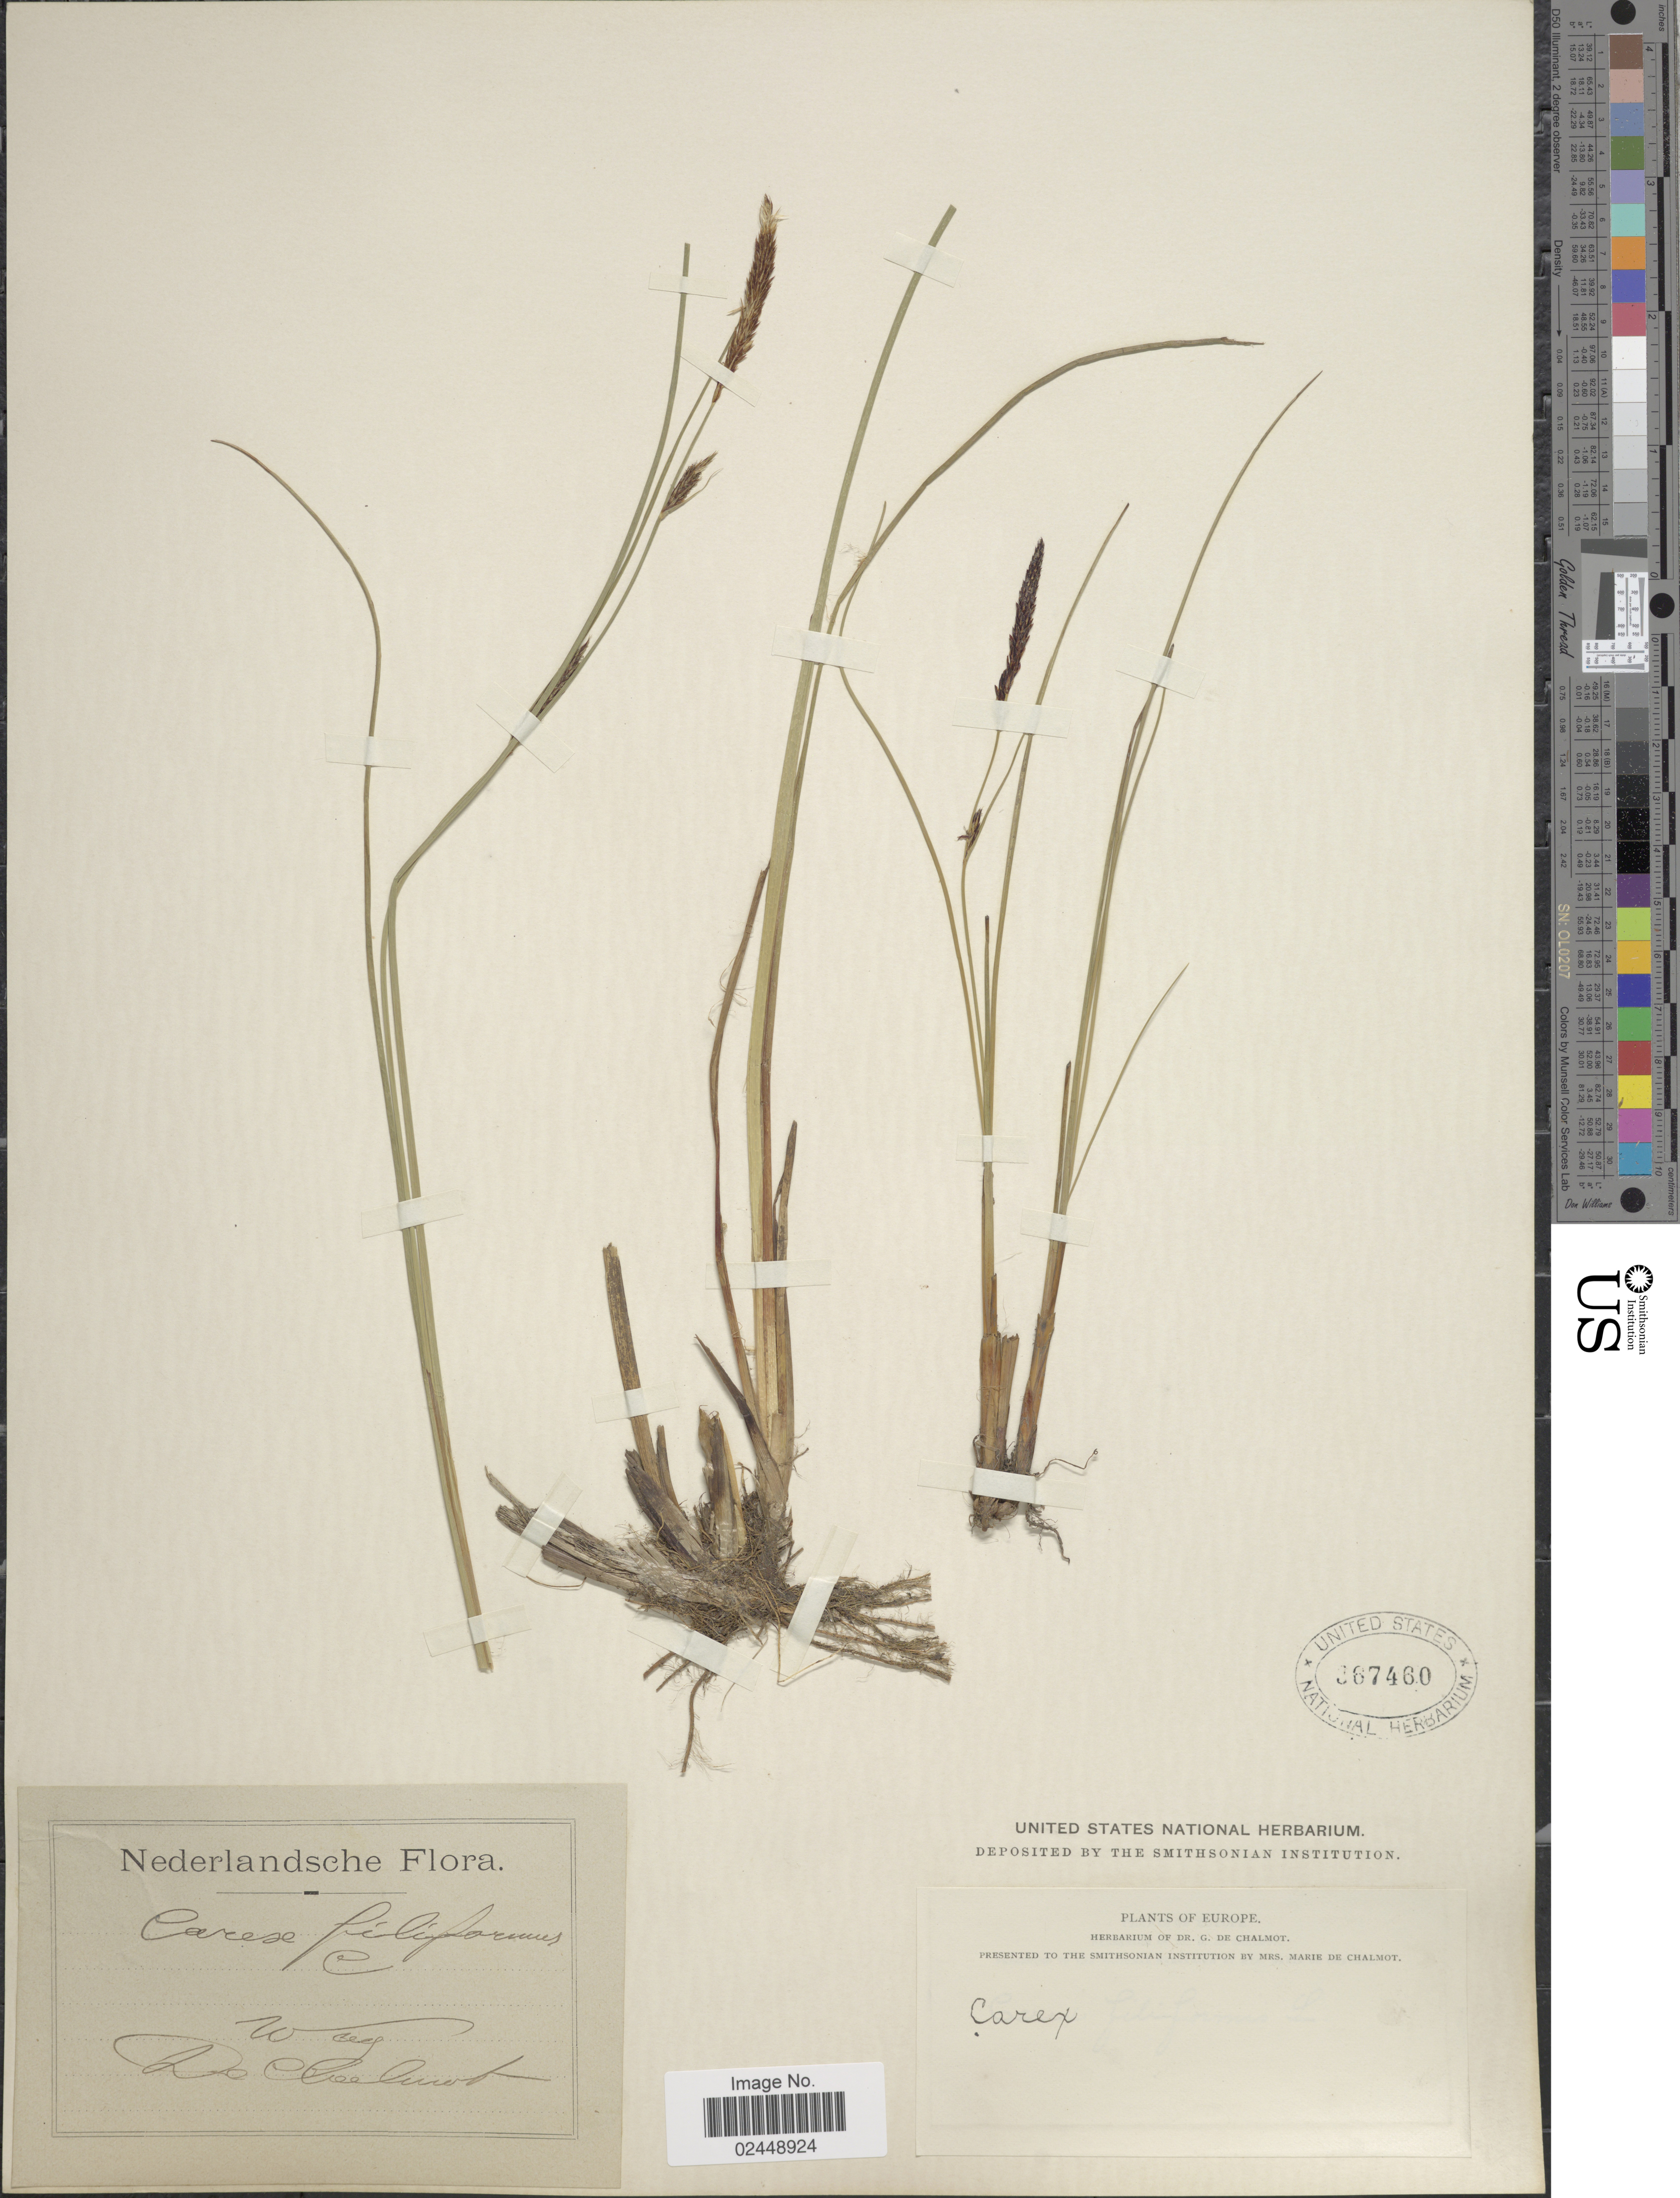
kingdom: Plantae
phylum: Tracheophyta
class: Liliopsida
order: Poales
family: Cyperaceae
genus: Carex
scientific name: Carex lasiocarpa var. lasiocarpa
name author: Ehrh.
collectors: G. de Chalmot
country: Netherlands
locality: Wag.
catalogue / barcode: US 367460